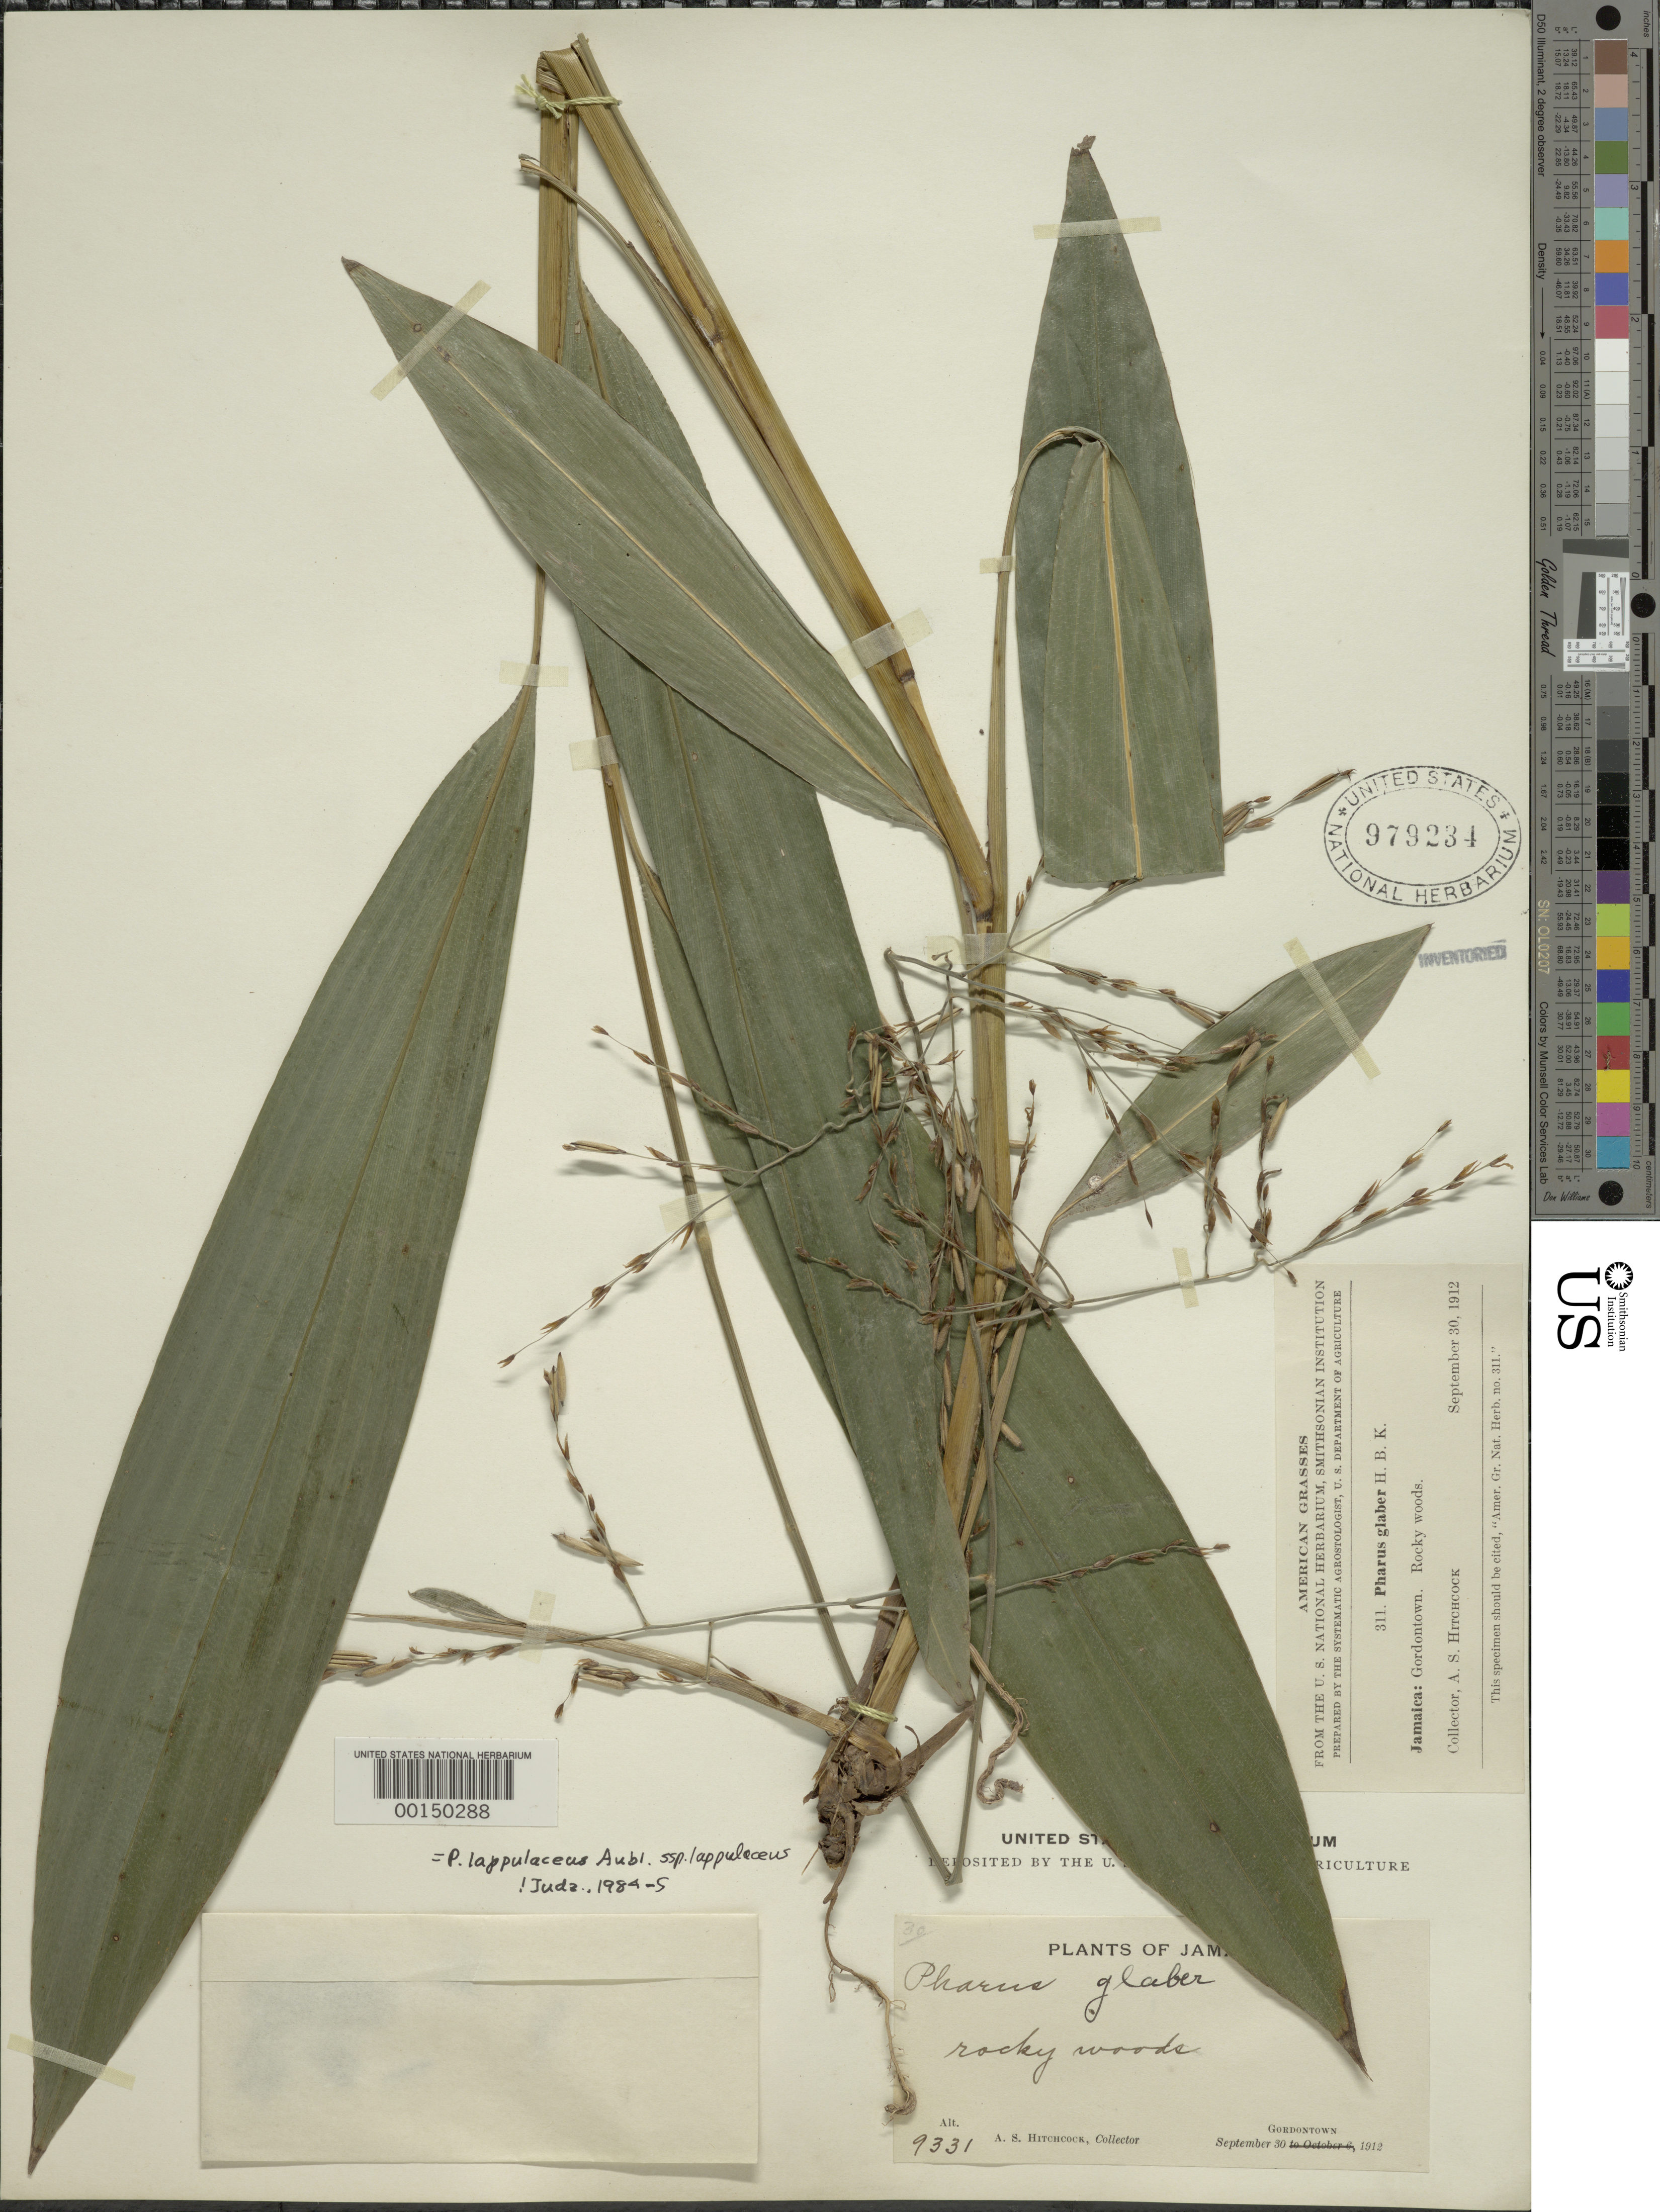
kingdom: Plantae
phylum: Tracheophyta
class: Liliopsida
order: Poales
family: Poaceae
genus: Pharus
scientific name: Pharus lappulaceus subsp. lappulaceus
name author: Aubl.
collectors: A. S. Hitchcock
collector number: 9331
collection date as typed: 30 Sep 1912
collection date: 1912-09-30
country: Jamaica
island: Greater Antilles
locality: Gordontown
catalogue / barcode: US 979234